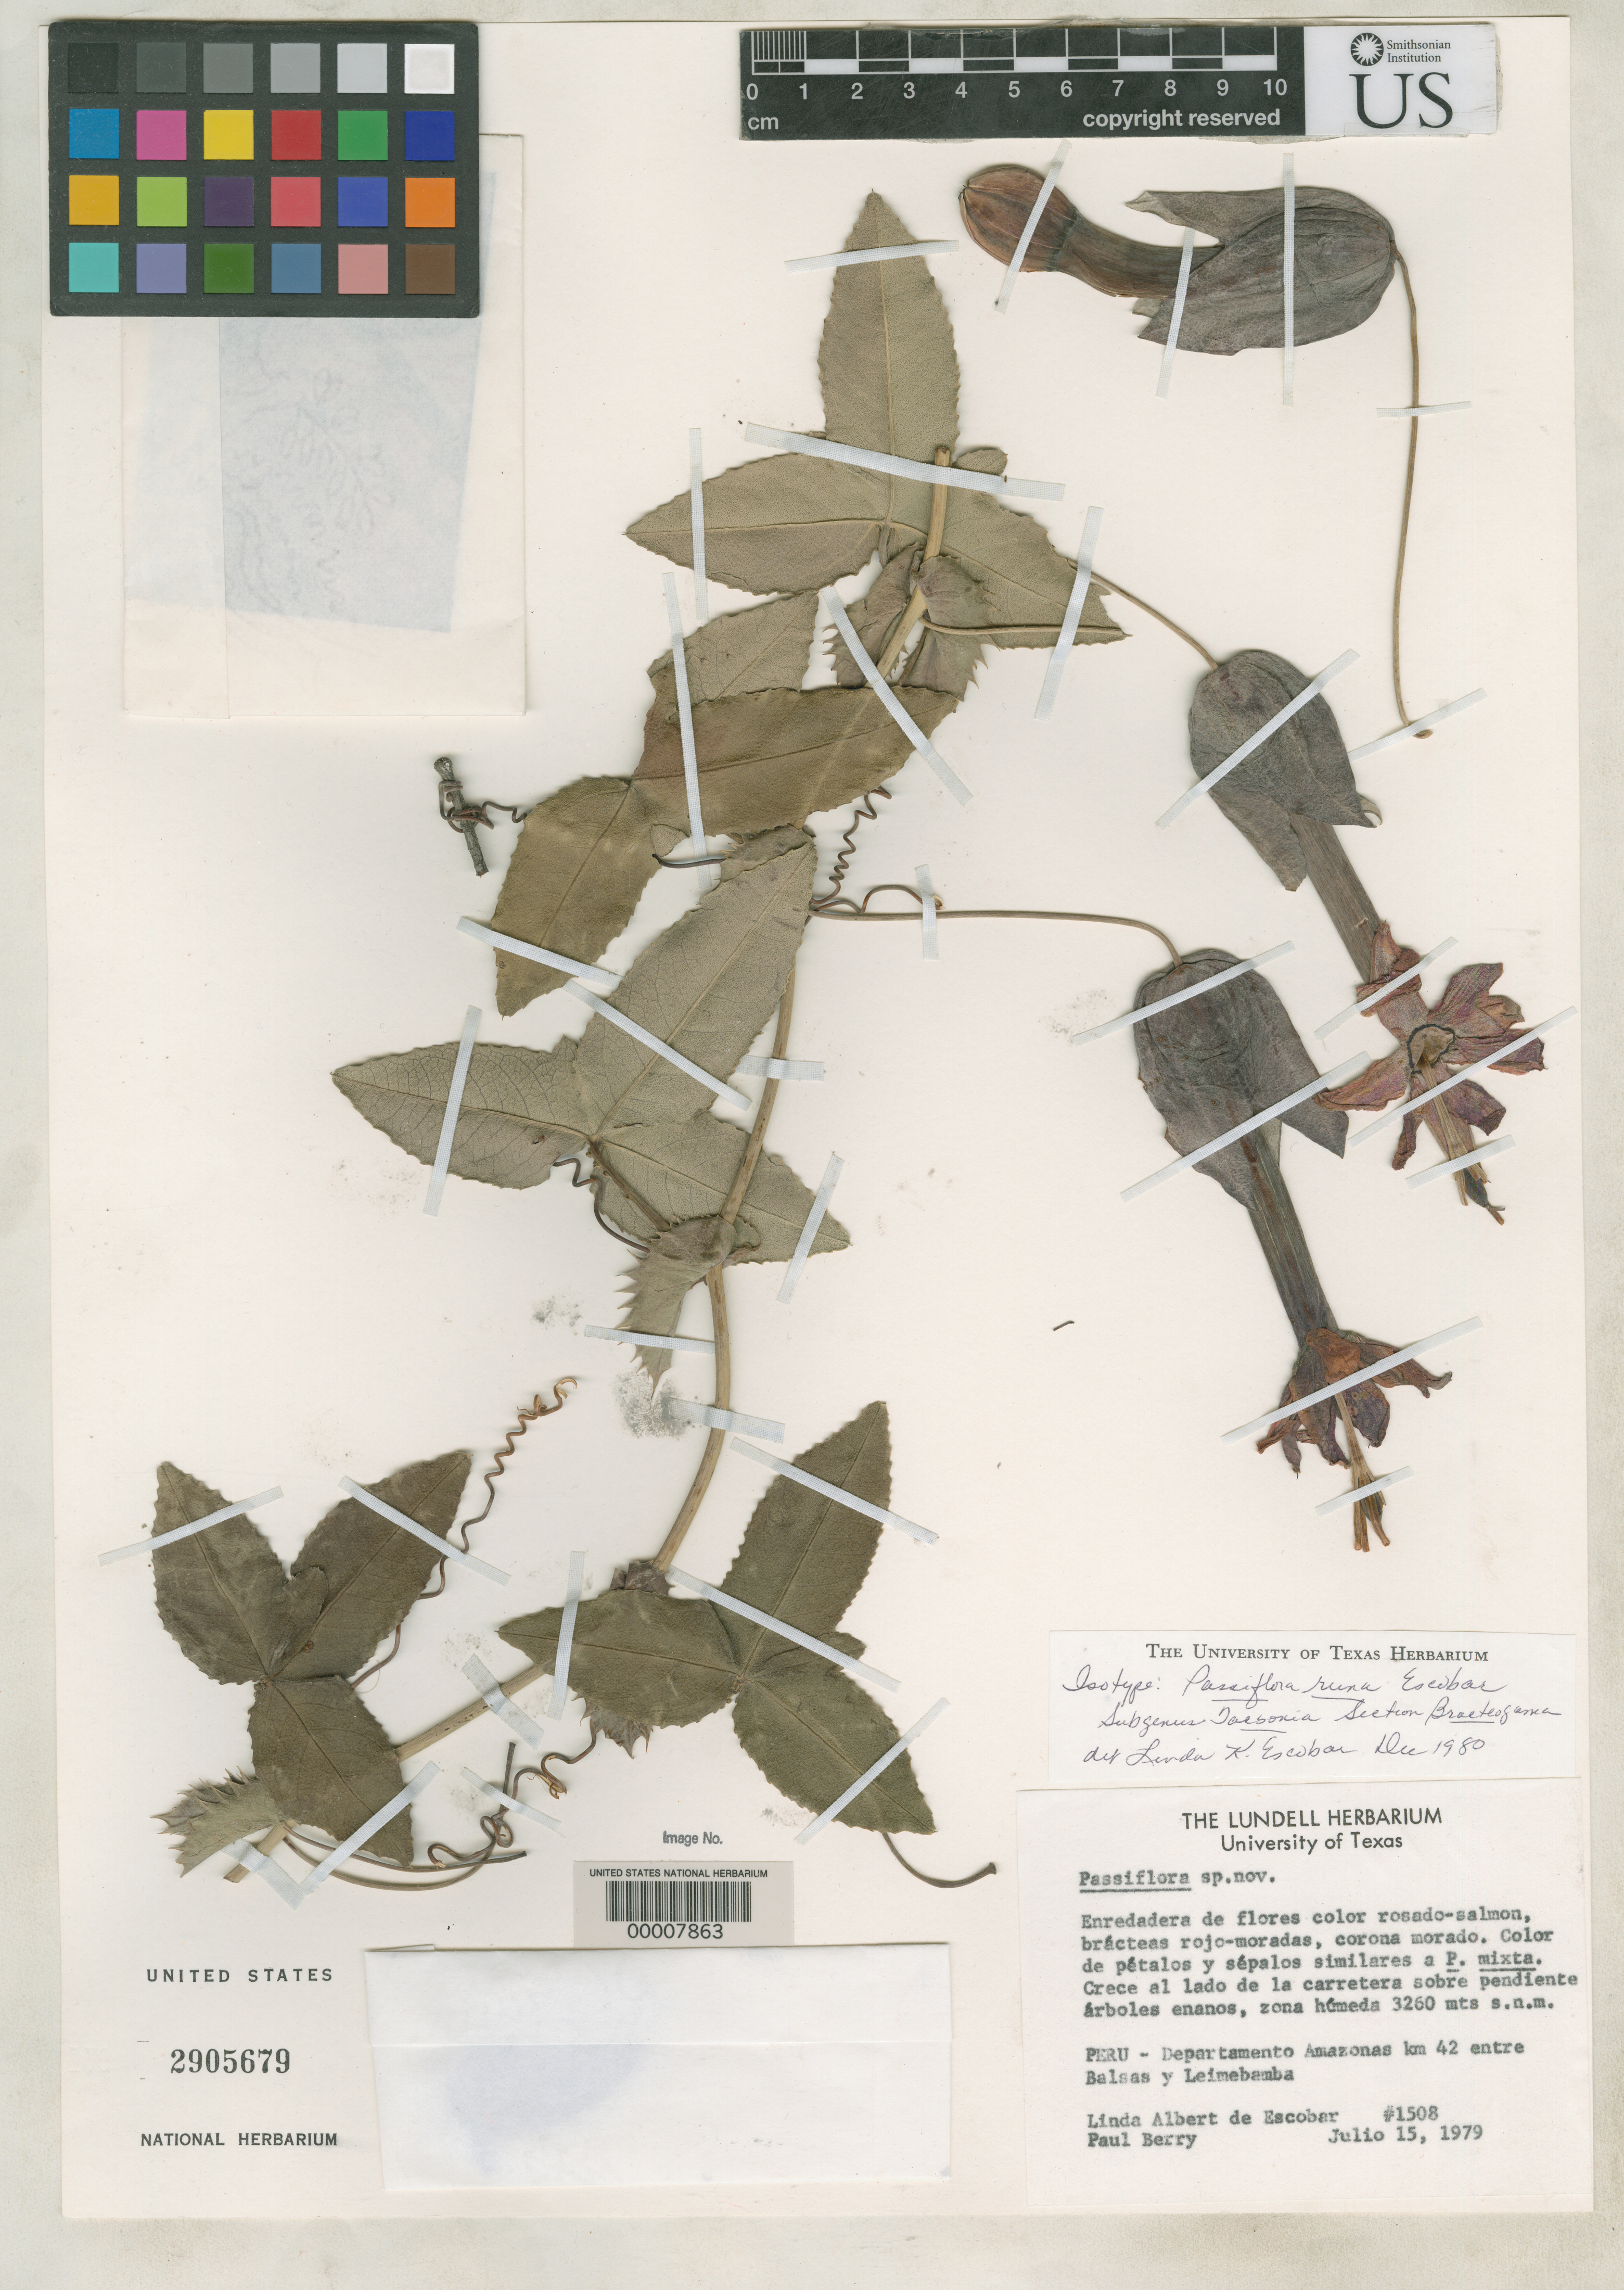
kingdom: Plantae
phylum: Tracheophyta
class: Magnoliopsida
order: Malpighiales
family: Passifloraceae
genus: Passiflora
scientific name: Passiflora runa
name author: L.K. Escobar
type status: Isotype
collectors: L. K. de Escobar & P. Berry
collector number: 1508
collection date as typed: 15 Jul 1979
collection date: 1979-07-15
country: Peru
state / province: Amazonas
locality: Km 42 between Balsas and Leimebamba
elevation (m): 3260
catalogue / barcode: US 2905679